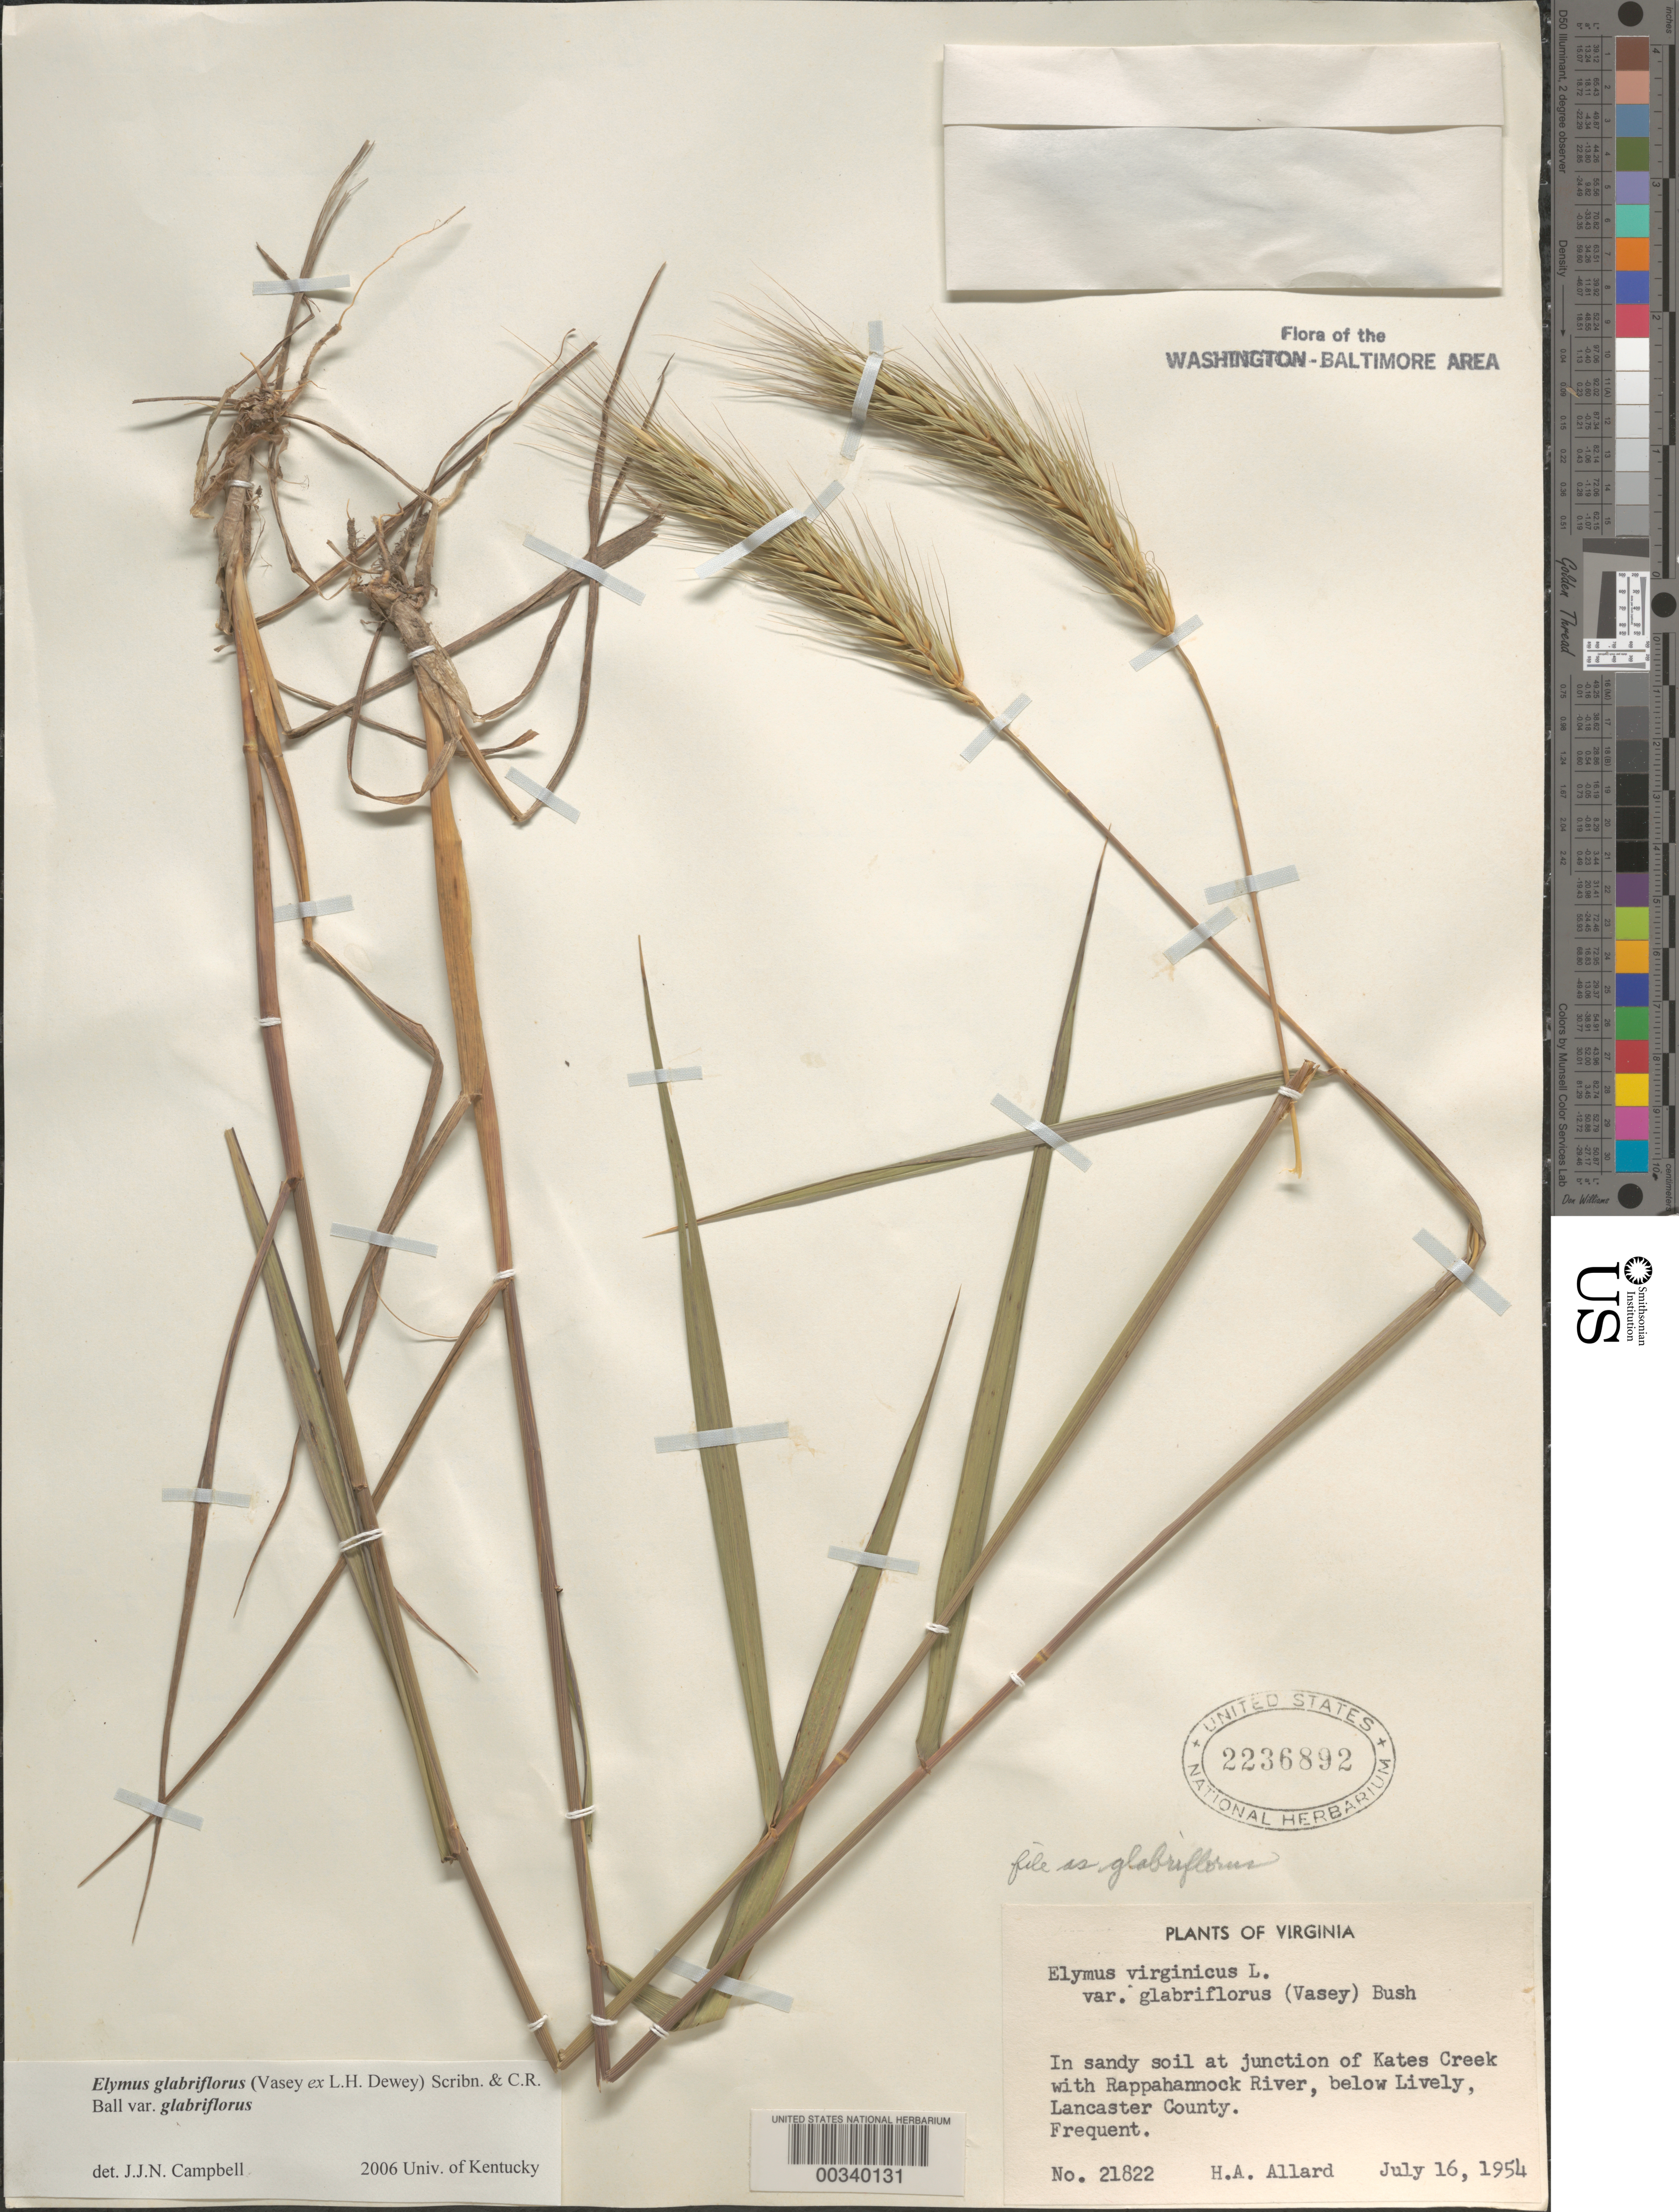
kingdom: Plantae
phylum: Tracheophyta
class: Liliopsida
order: Poales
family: Poaceae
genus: Elymus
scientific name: Elymus glabriflorus var. glabriflorus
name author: (Vasey ex L.H. Dewey) Scribn. & C.R. Ball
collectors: H. A. Allard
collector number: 21822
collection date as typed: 16 Jul 1954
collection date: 1954-07-16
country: United States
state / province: Virginia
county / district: Lancaster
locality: Junction of Kates Creek with Rappahannock River below Lively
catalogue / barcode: US 2236892